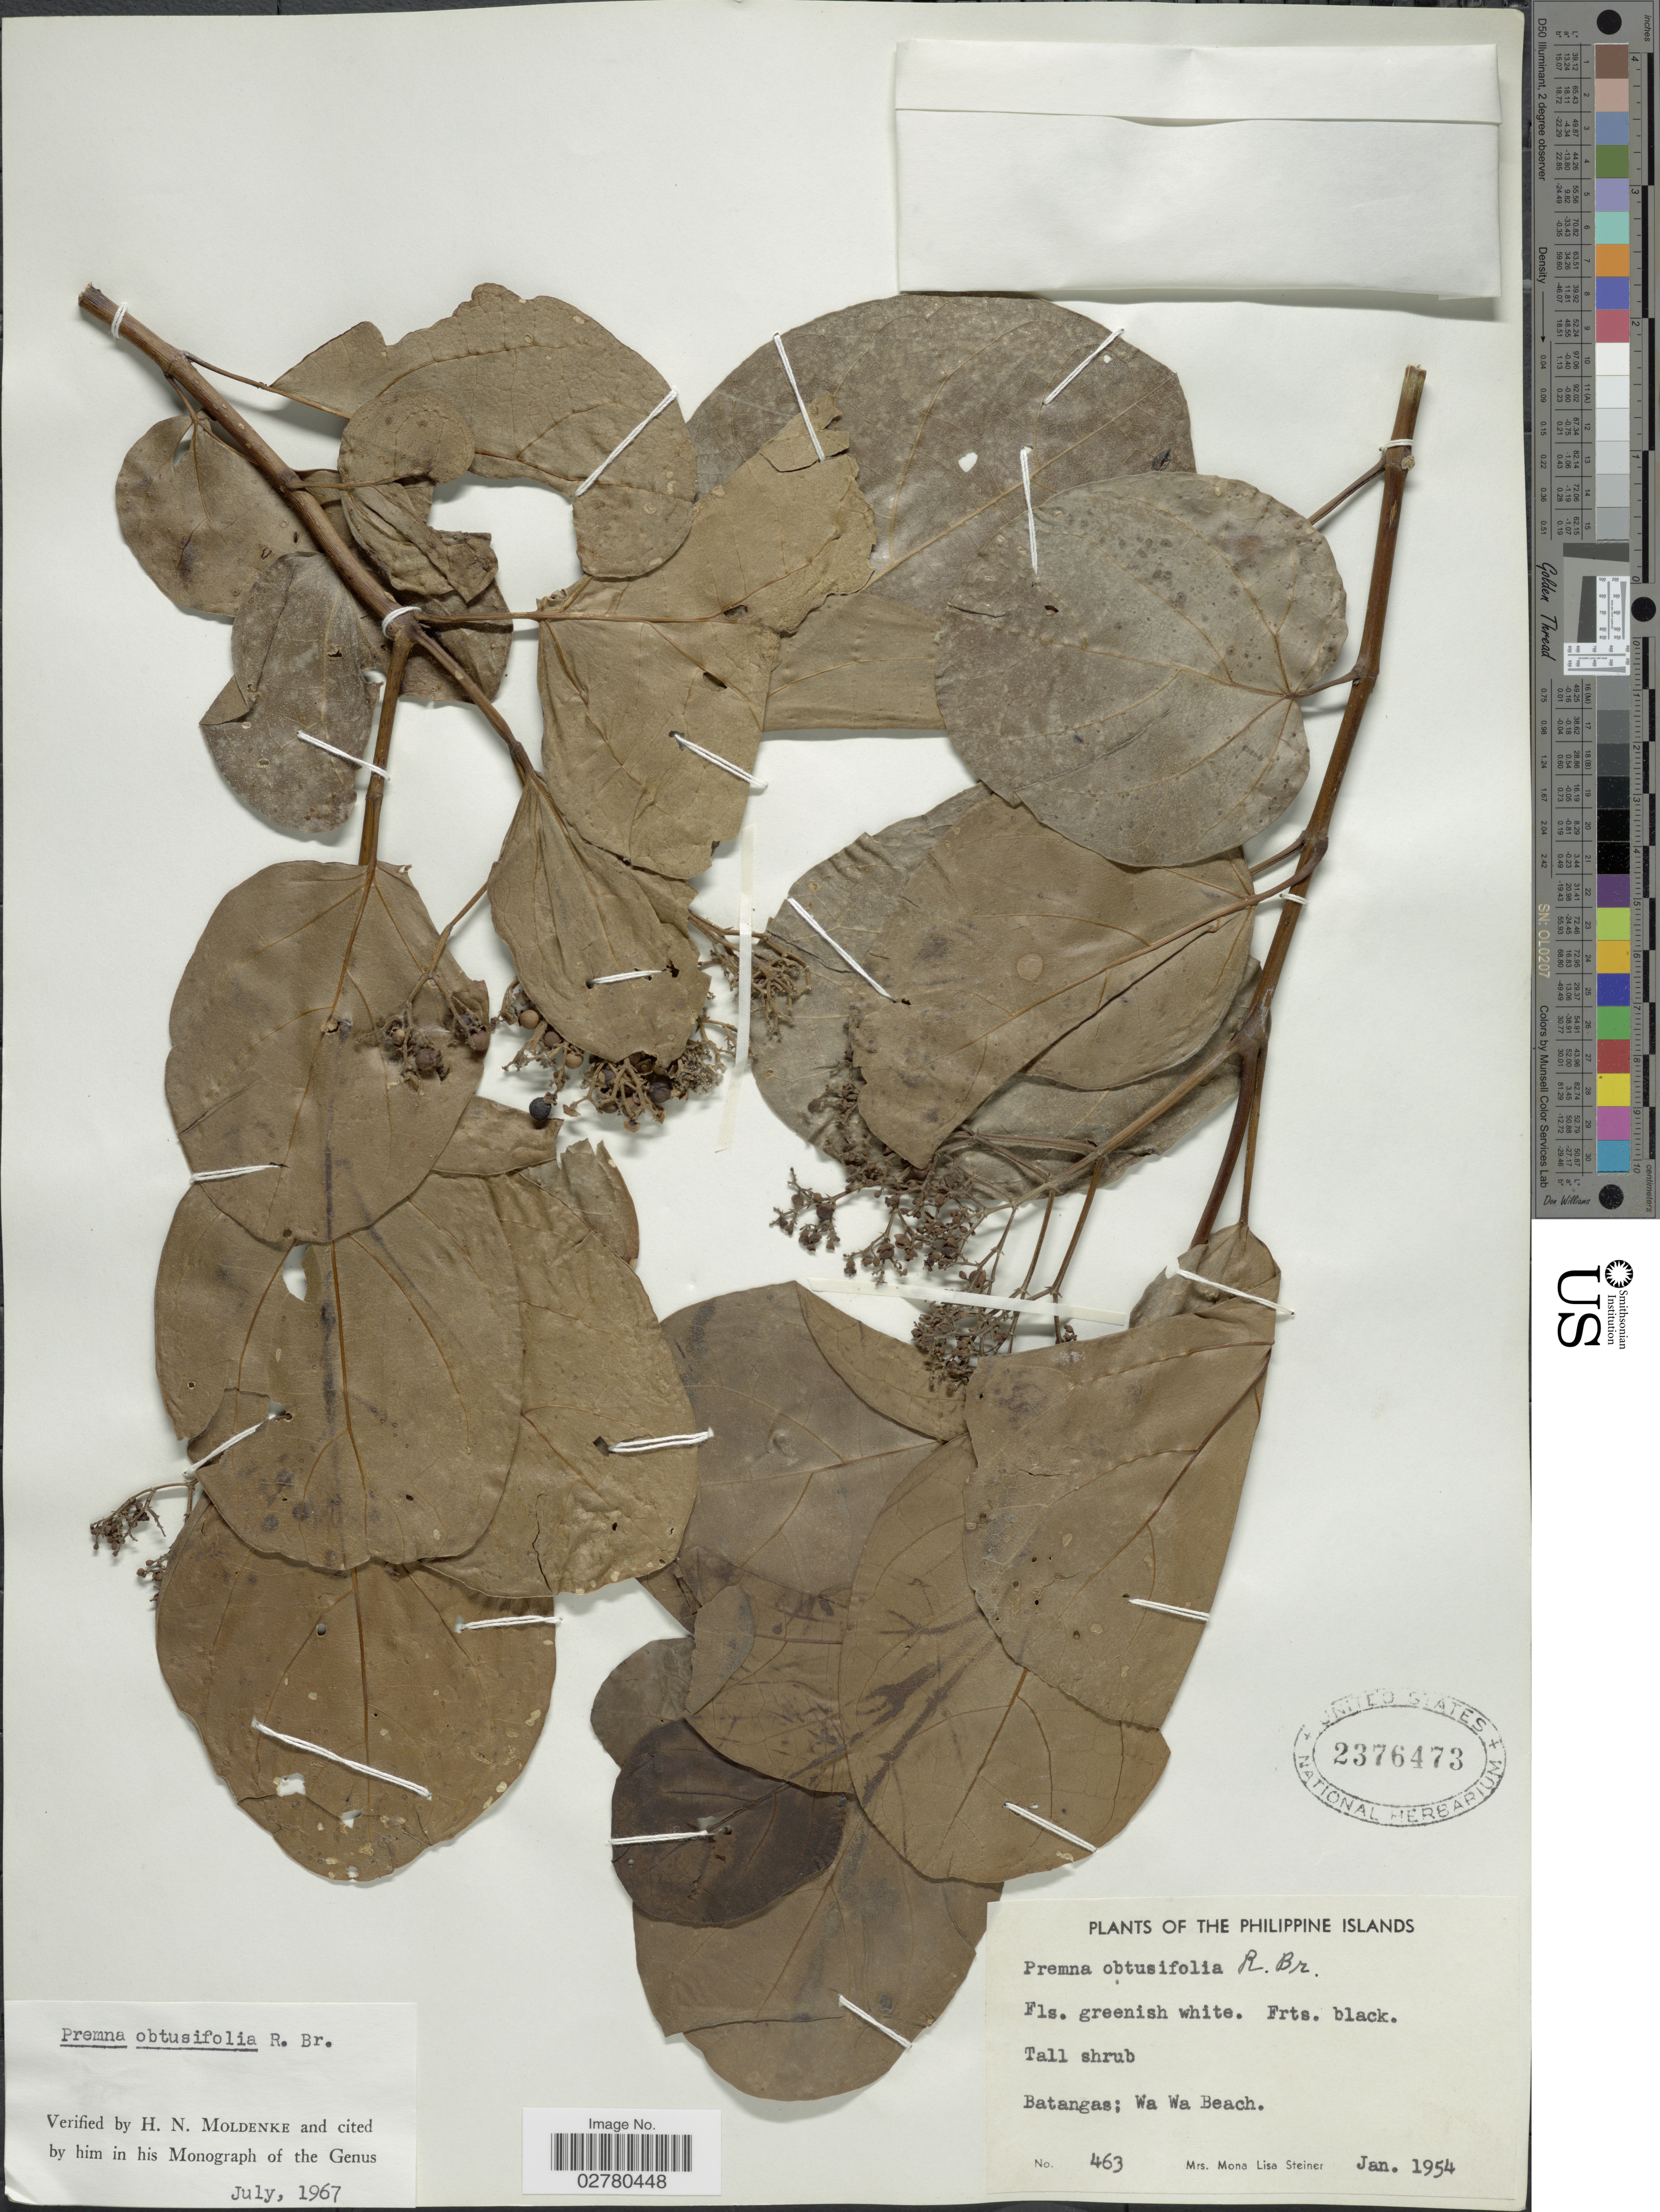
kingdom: Plantae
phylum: Tracheophyta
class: Magnoliopsida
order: Lamiales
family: Lamiaceae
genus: Premna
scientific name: Premna obtusifolia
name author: R. Br.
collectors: M. Steiner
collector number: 463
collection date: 1954-01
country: Philippines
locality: Philippine Islands, Batangas, Wa Wa Beach.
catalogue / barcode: US 2376473